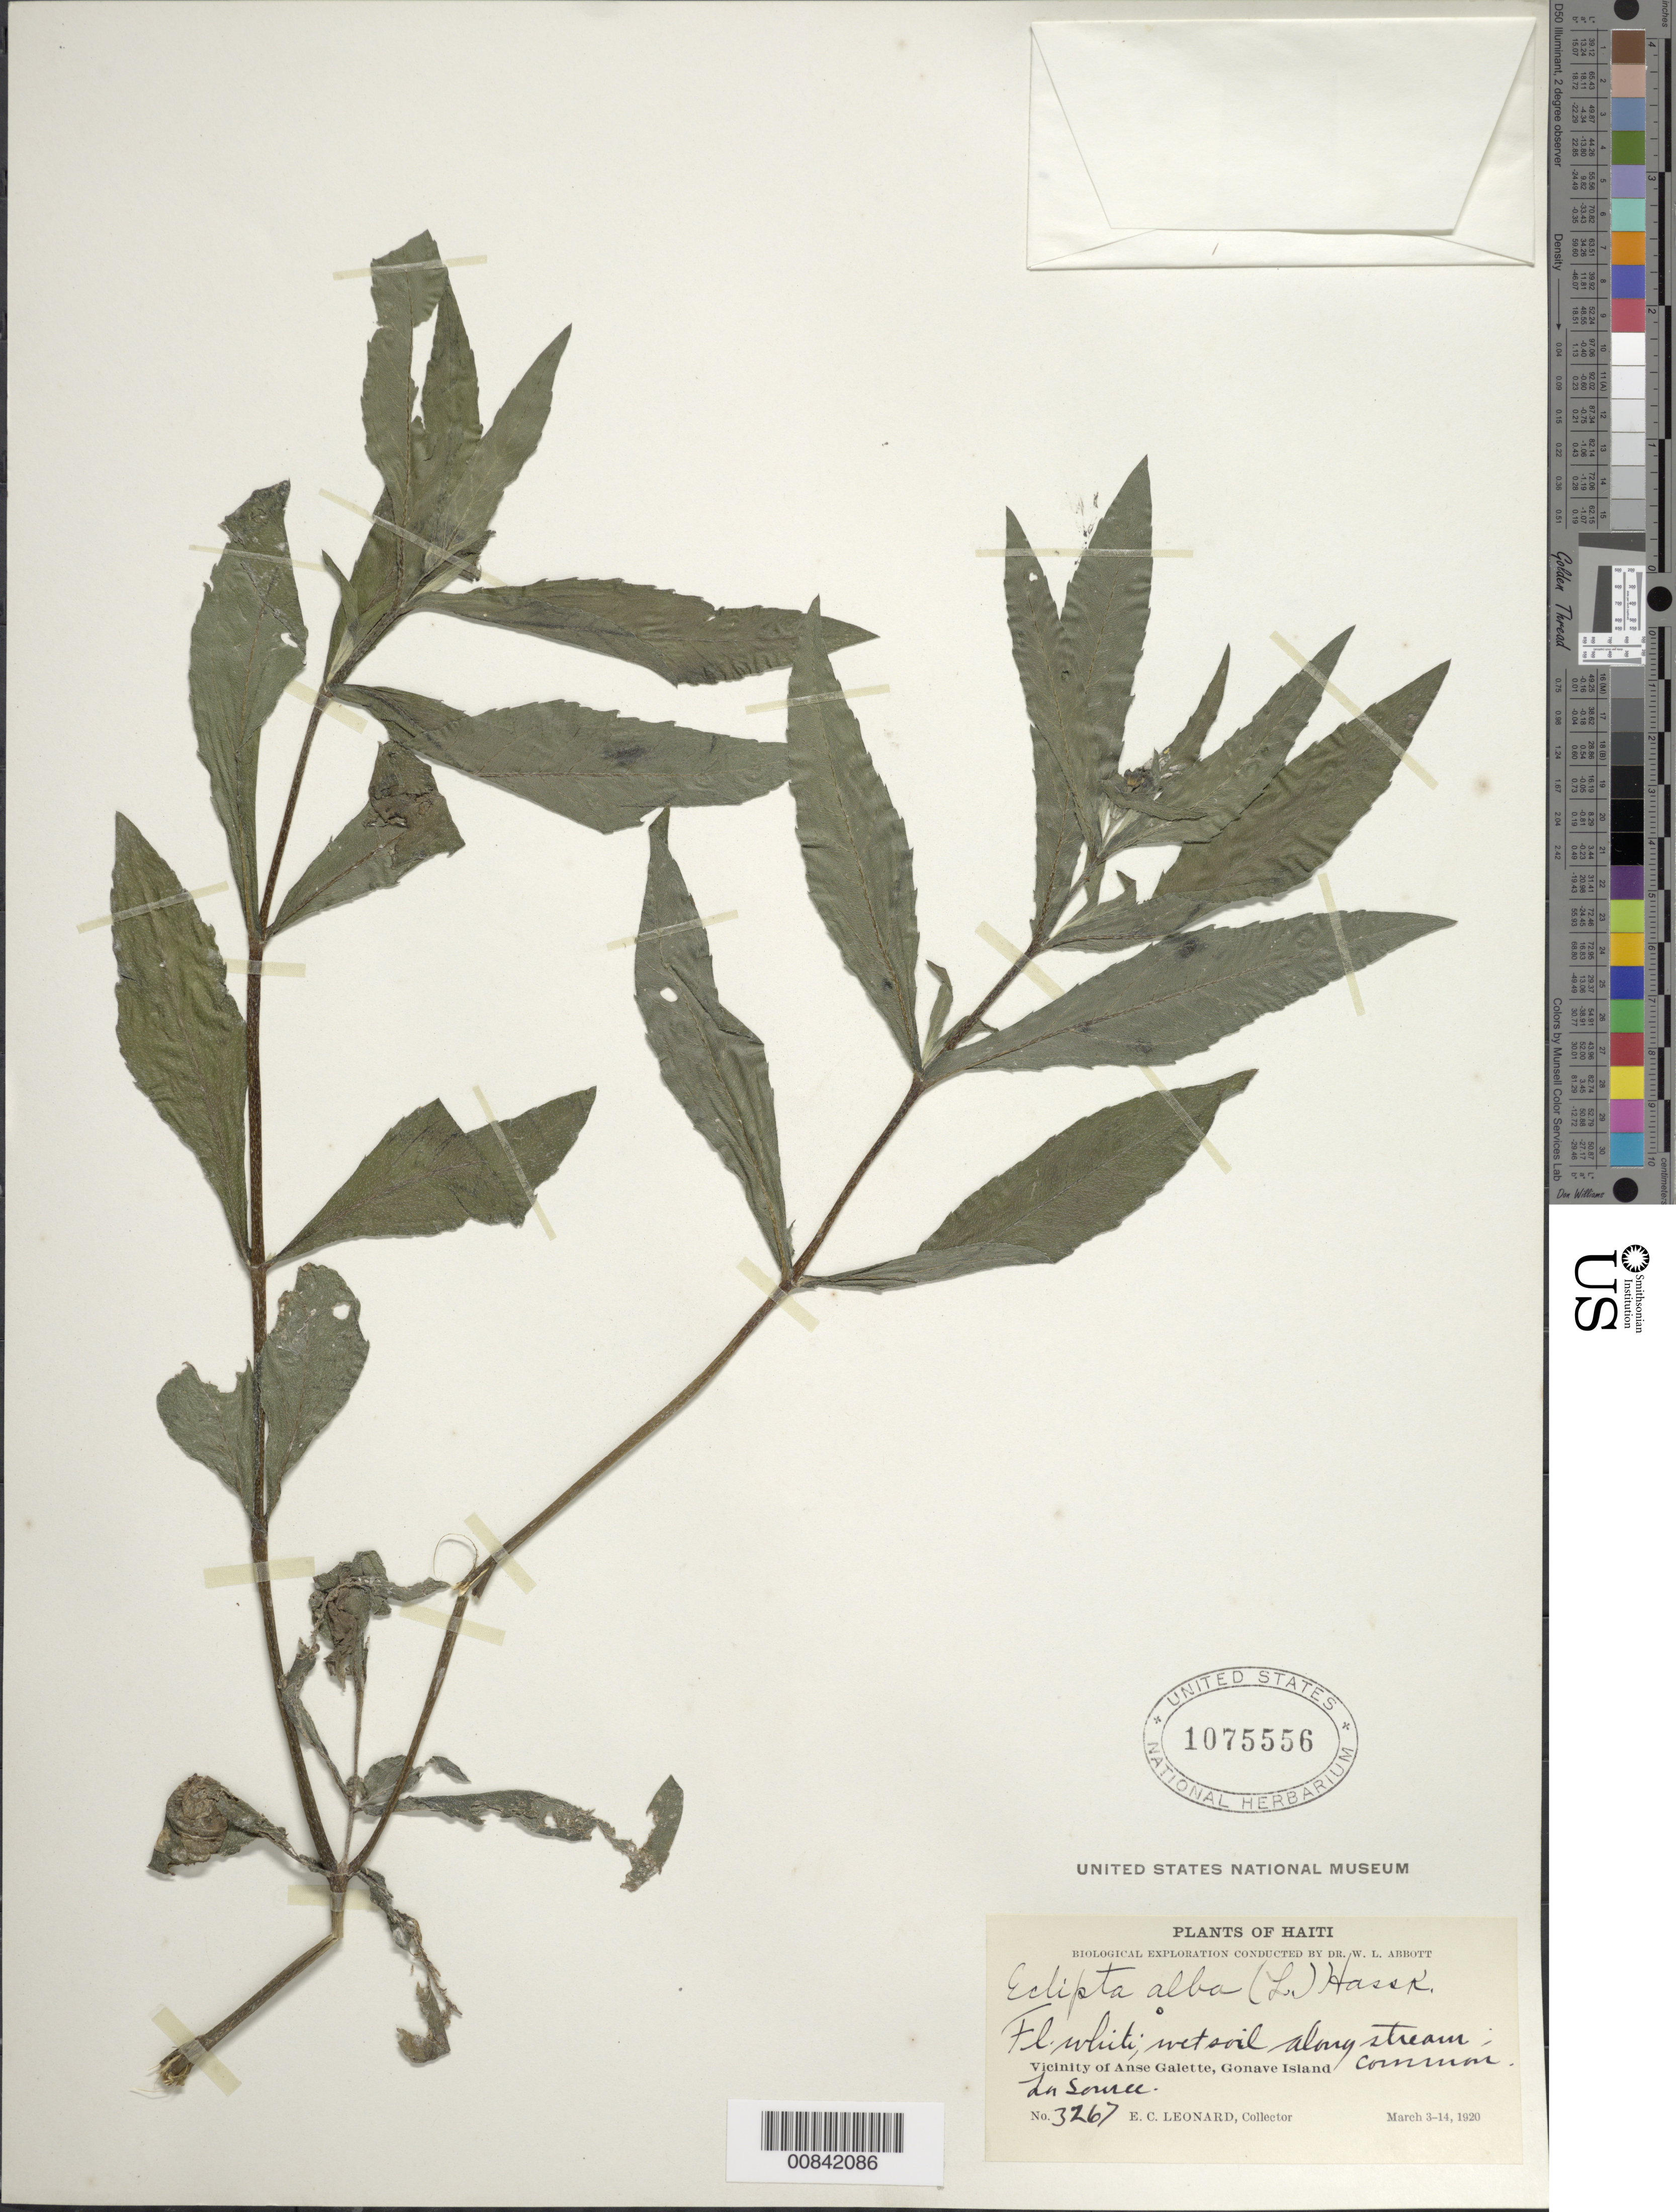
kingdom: Plantae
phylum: Tracheophyta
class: Magnoliopsida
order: Asterales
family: Asteraceae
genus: Eclipta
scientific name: Eclipta prostrata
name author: (L.) L.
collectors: E. C. Leonard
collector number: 3267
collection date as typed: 03 Mar 1920 to 14 Mar 1920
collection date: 1920-03-03/1920-03-14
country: Haiti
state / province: Ouest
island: Île de la Gonâve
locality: Vicinity of Anse Galette, La Source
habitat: Wet soil along stream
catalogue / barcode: US 1075556